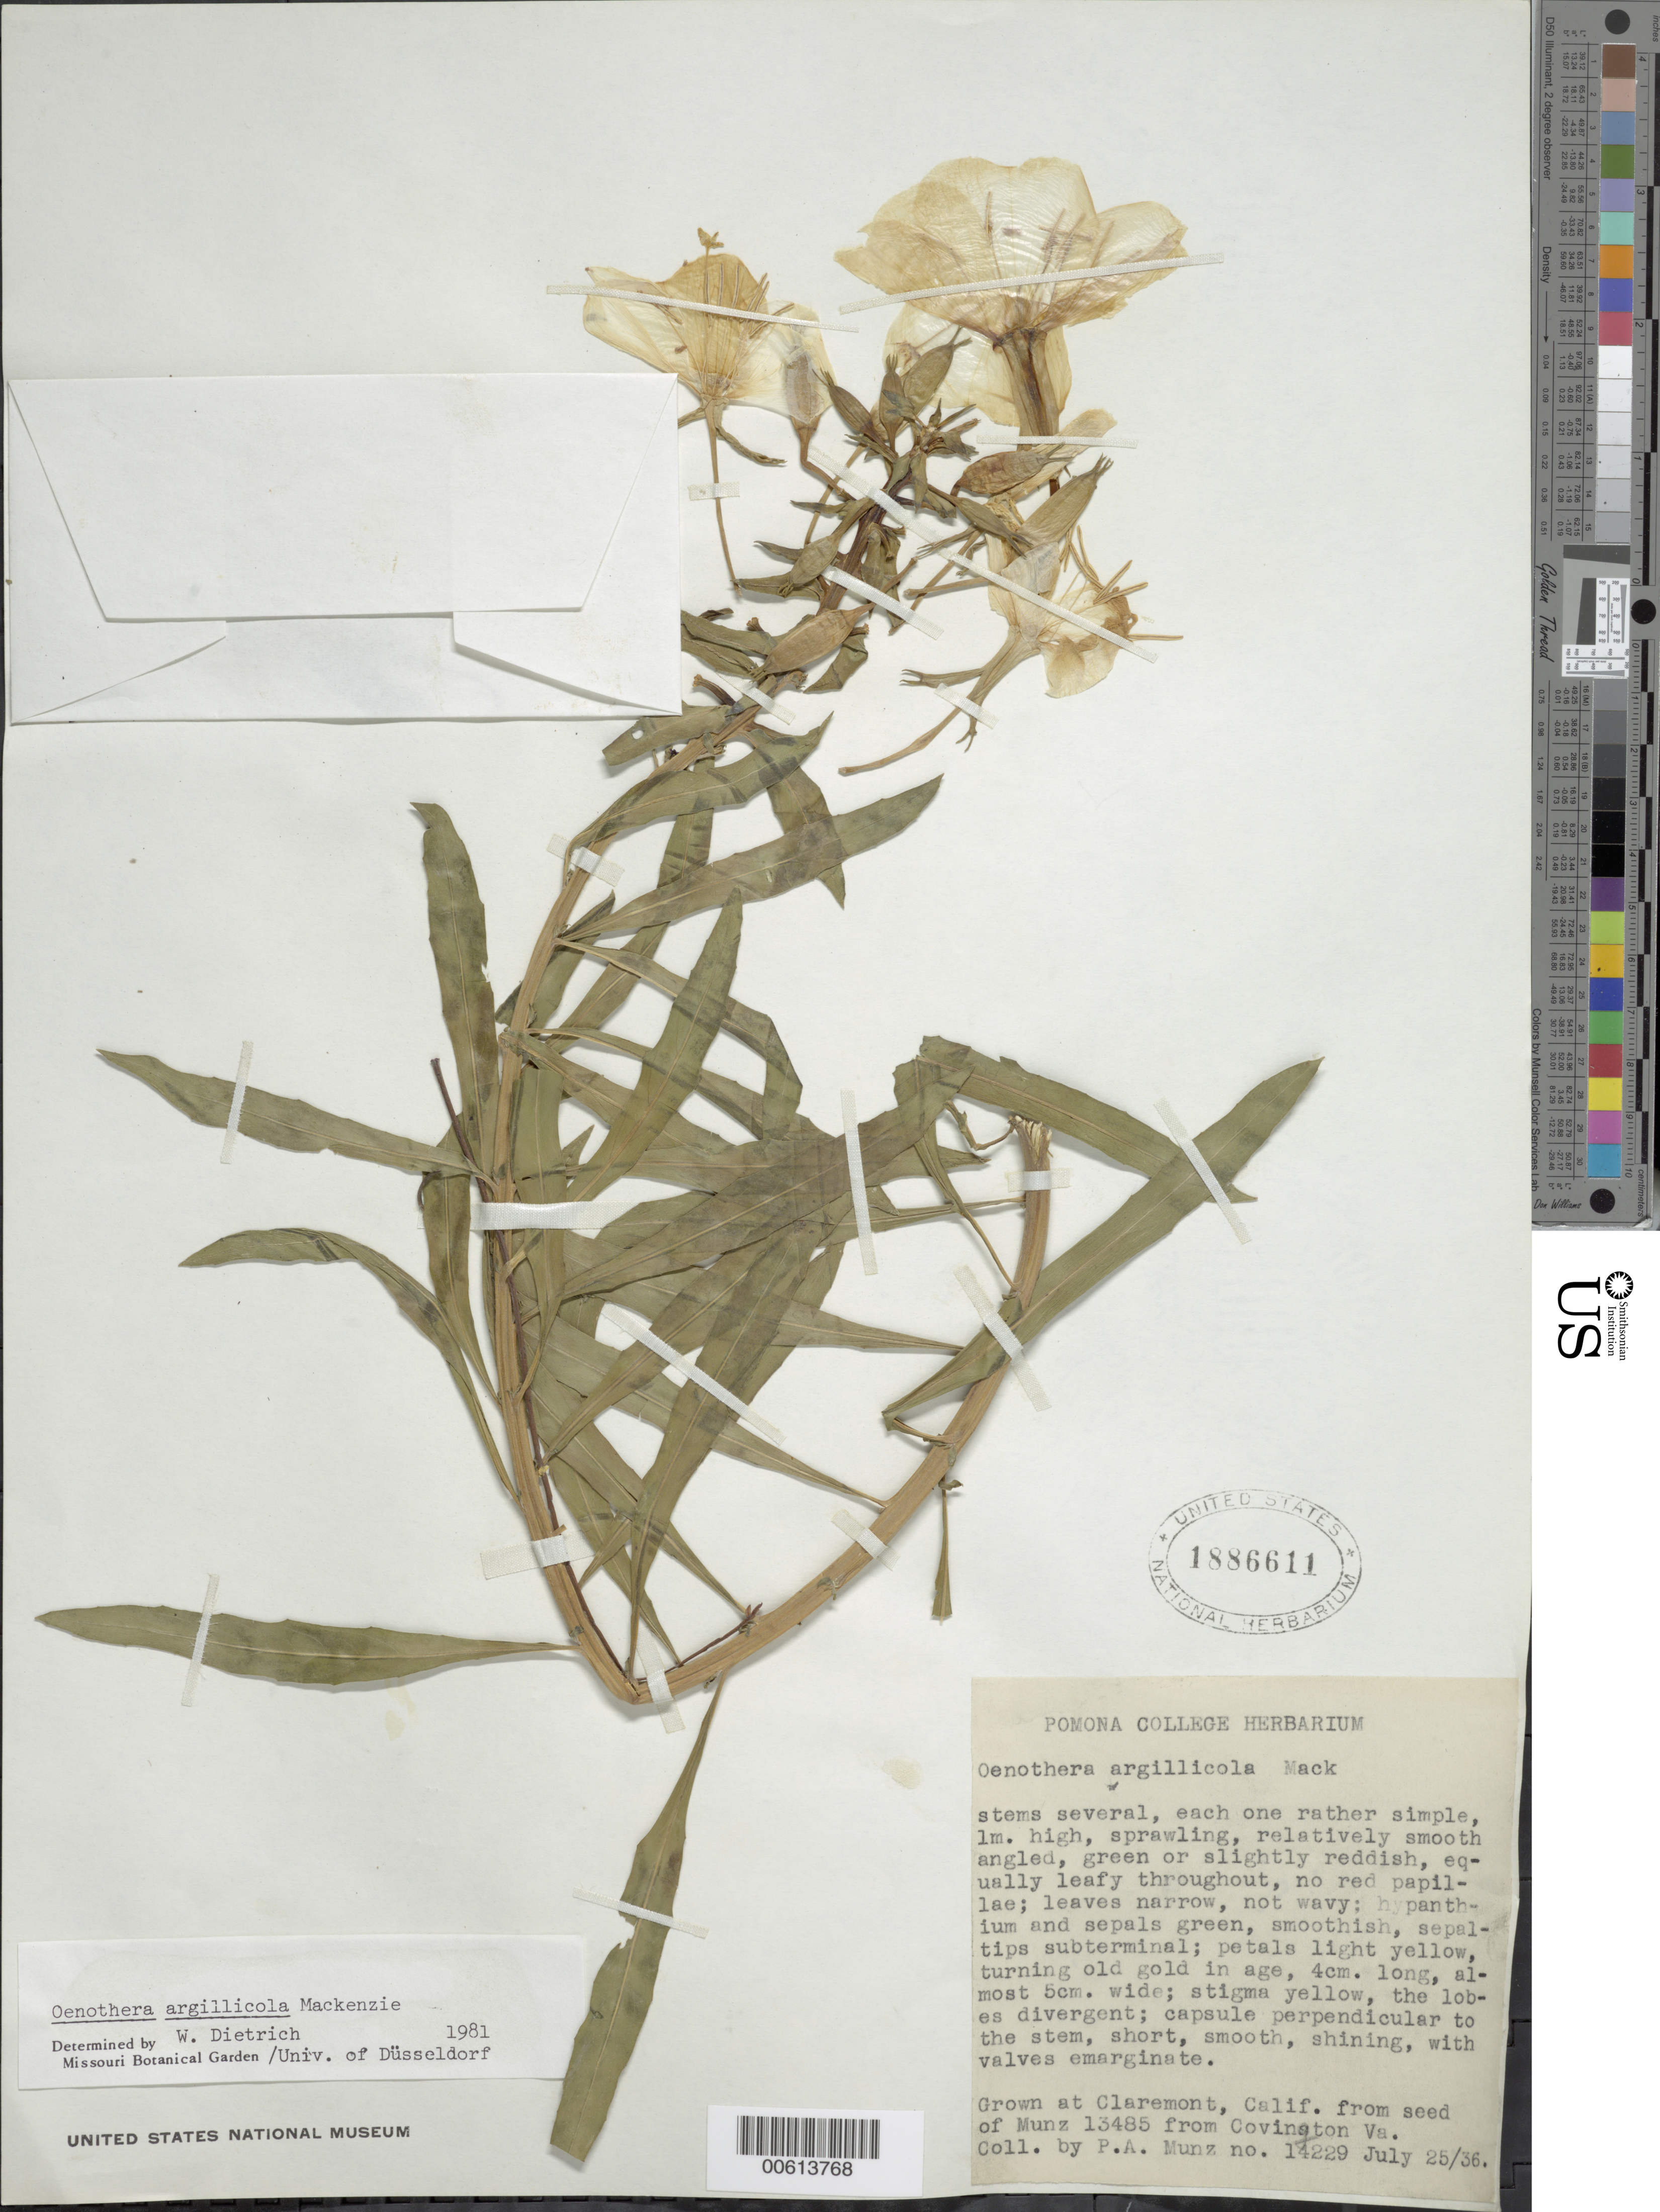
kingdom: Plantae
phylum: Tracheophyta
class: Magnoliopsida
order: Myrtales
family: Onagraceae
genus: Oenothera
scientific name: Oenothera argillicola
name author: Mackenz.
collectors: P. A. Munz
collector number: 14229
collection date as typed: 25 Jul 1936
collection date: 1936-07-25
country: United States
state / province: California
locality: Claremont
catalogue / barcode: US 1886611